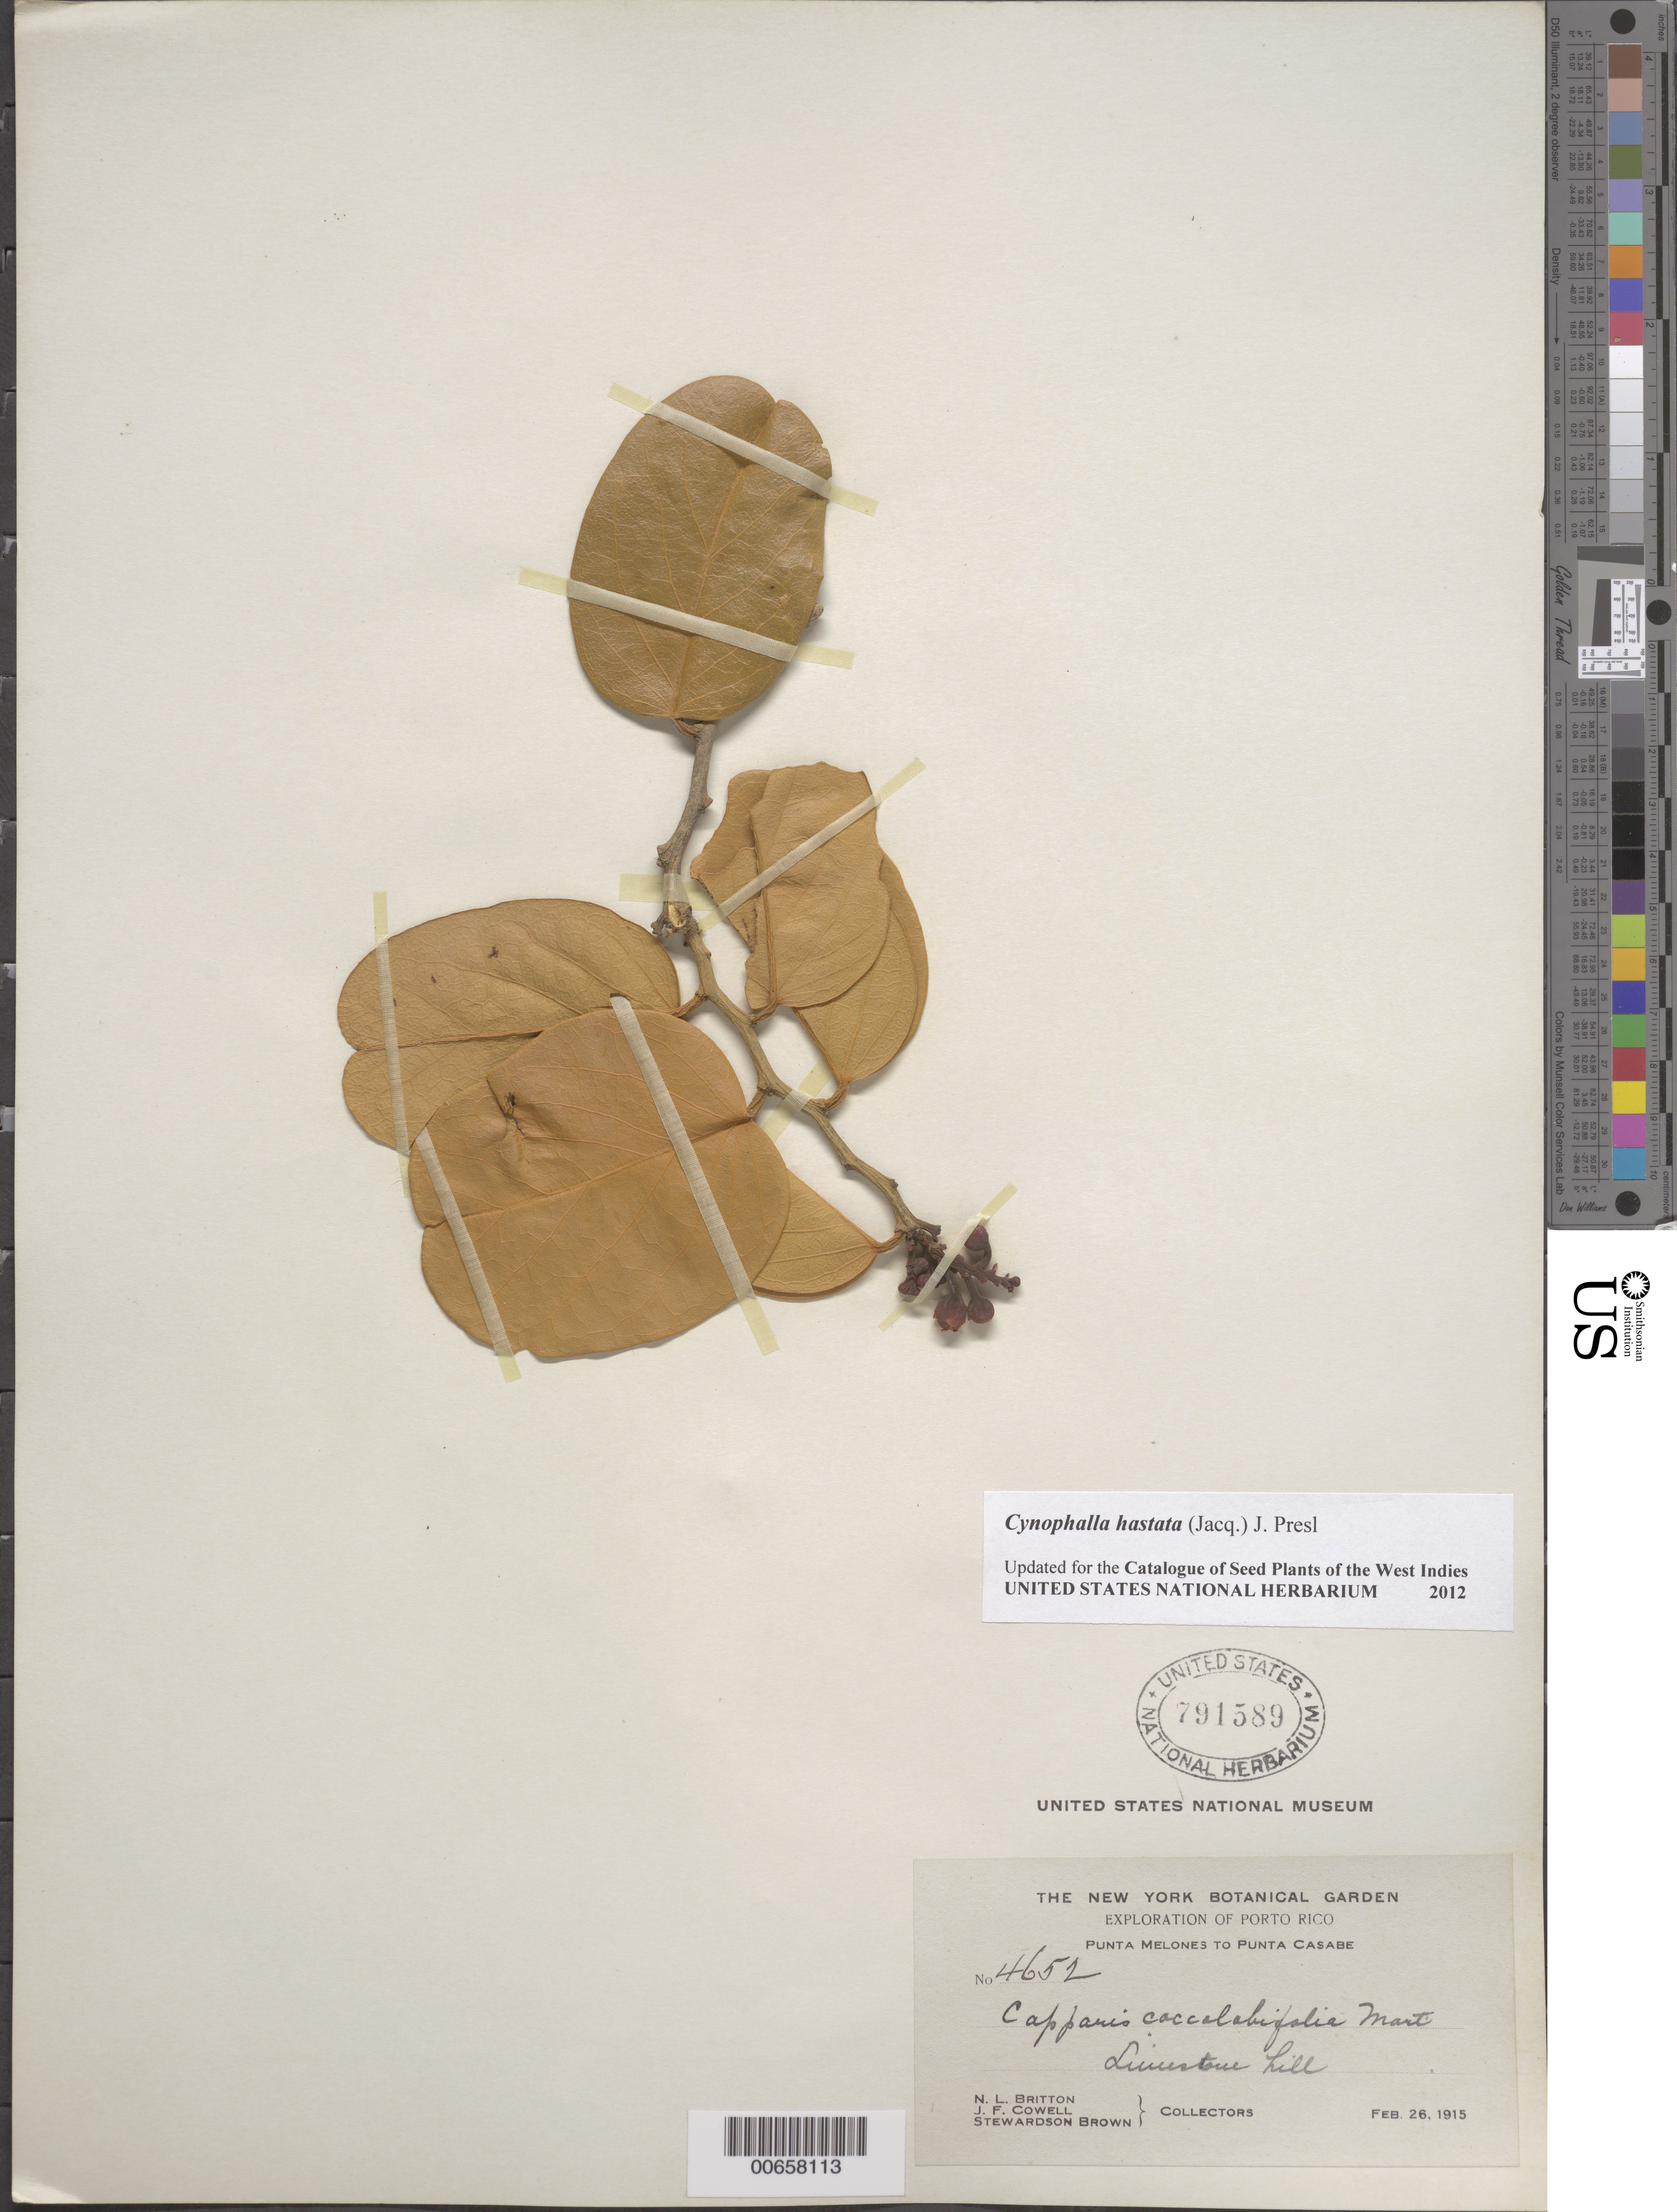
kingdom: Plantae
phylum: Tracheophyta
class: Magnoliopsida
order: Brassicales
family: Capparaceae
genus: Capparis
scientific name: Capparis coccolobifolia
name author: Mart. ex Eichler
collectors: N. Britton, J. F. Cowell & S. Brown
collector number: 4652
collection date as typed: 26 Feb 1915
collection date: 1915-02-26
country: Puerto Rico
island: Greater Antilles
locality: Punta Melones to Punta Casabe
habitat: Limestone hill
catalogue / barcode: US 791589